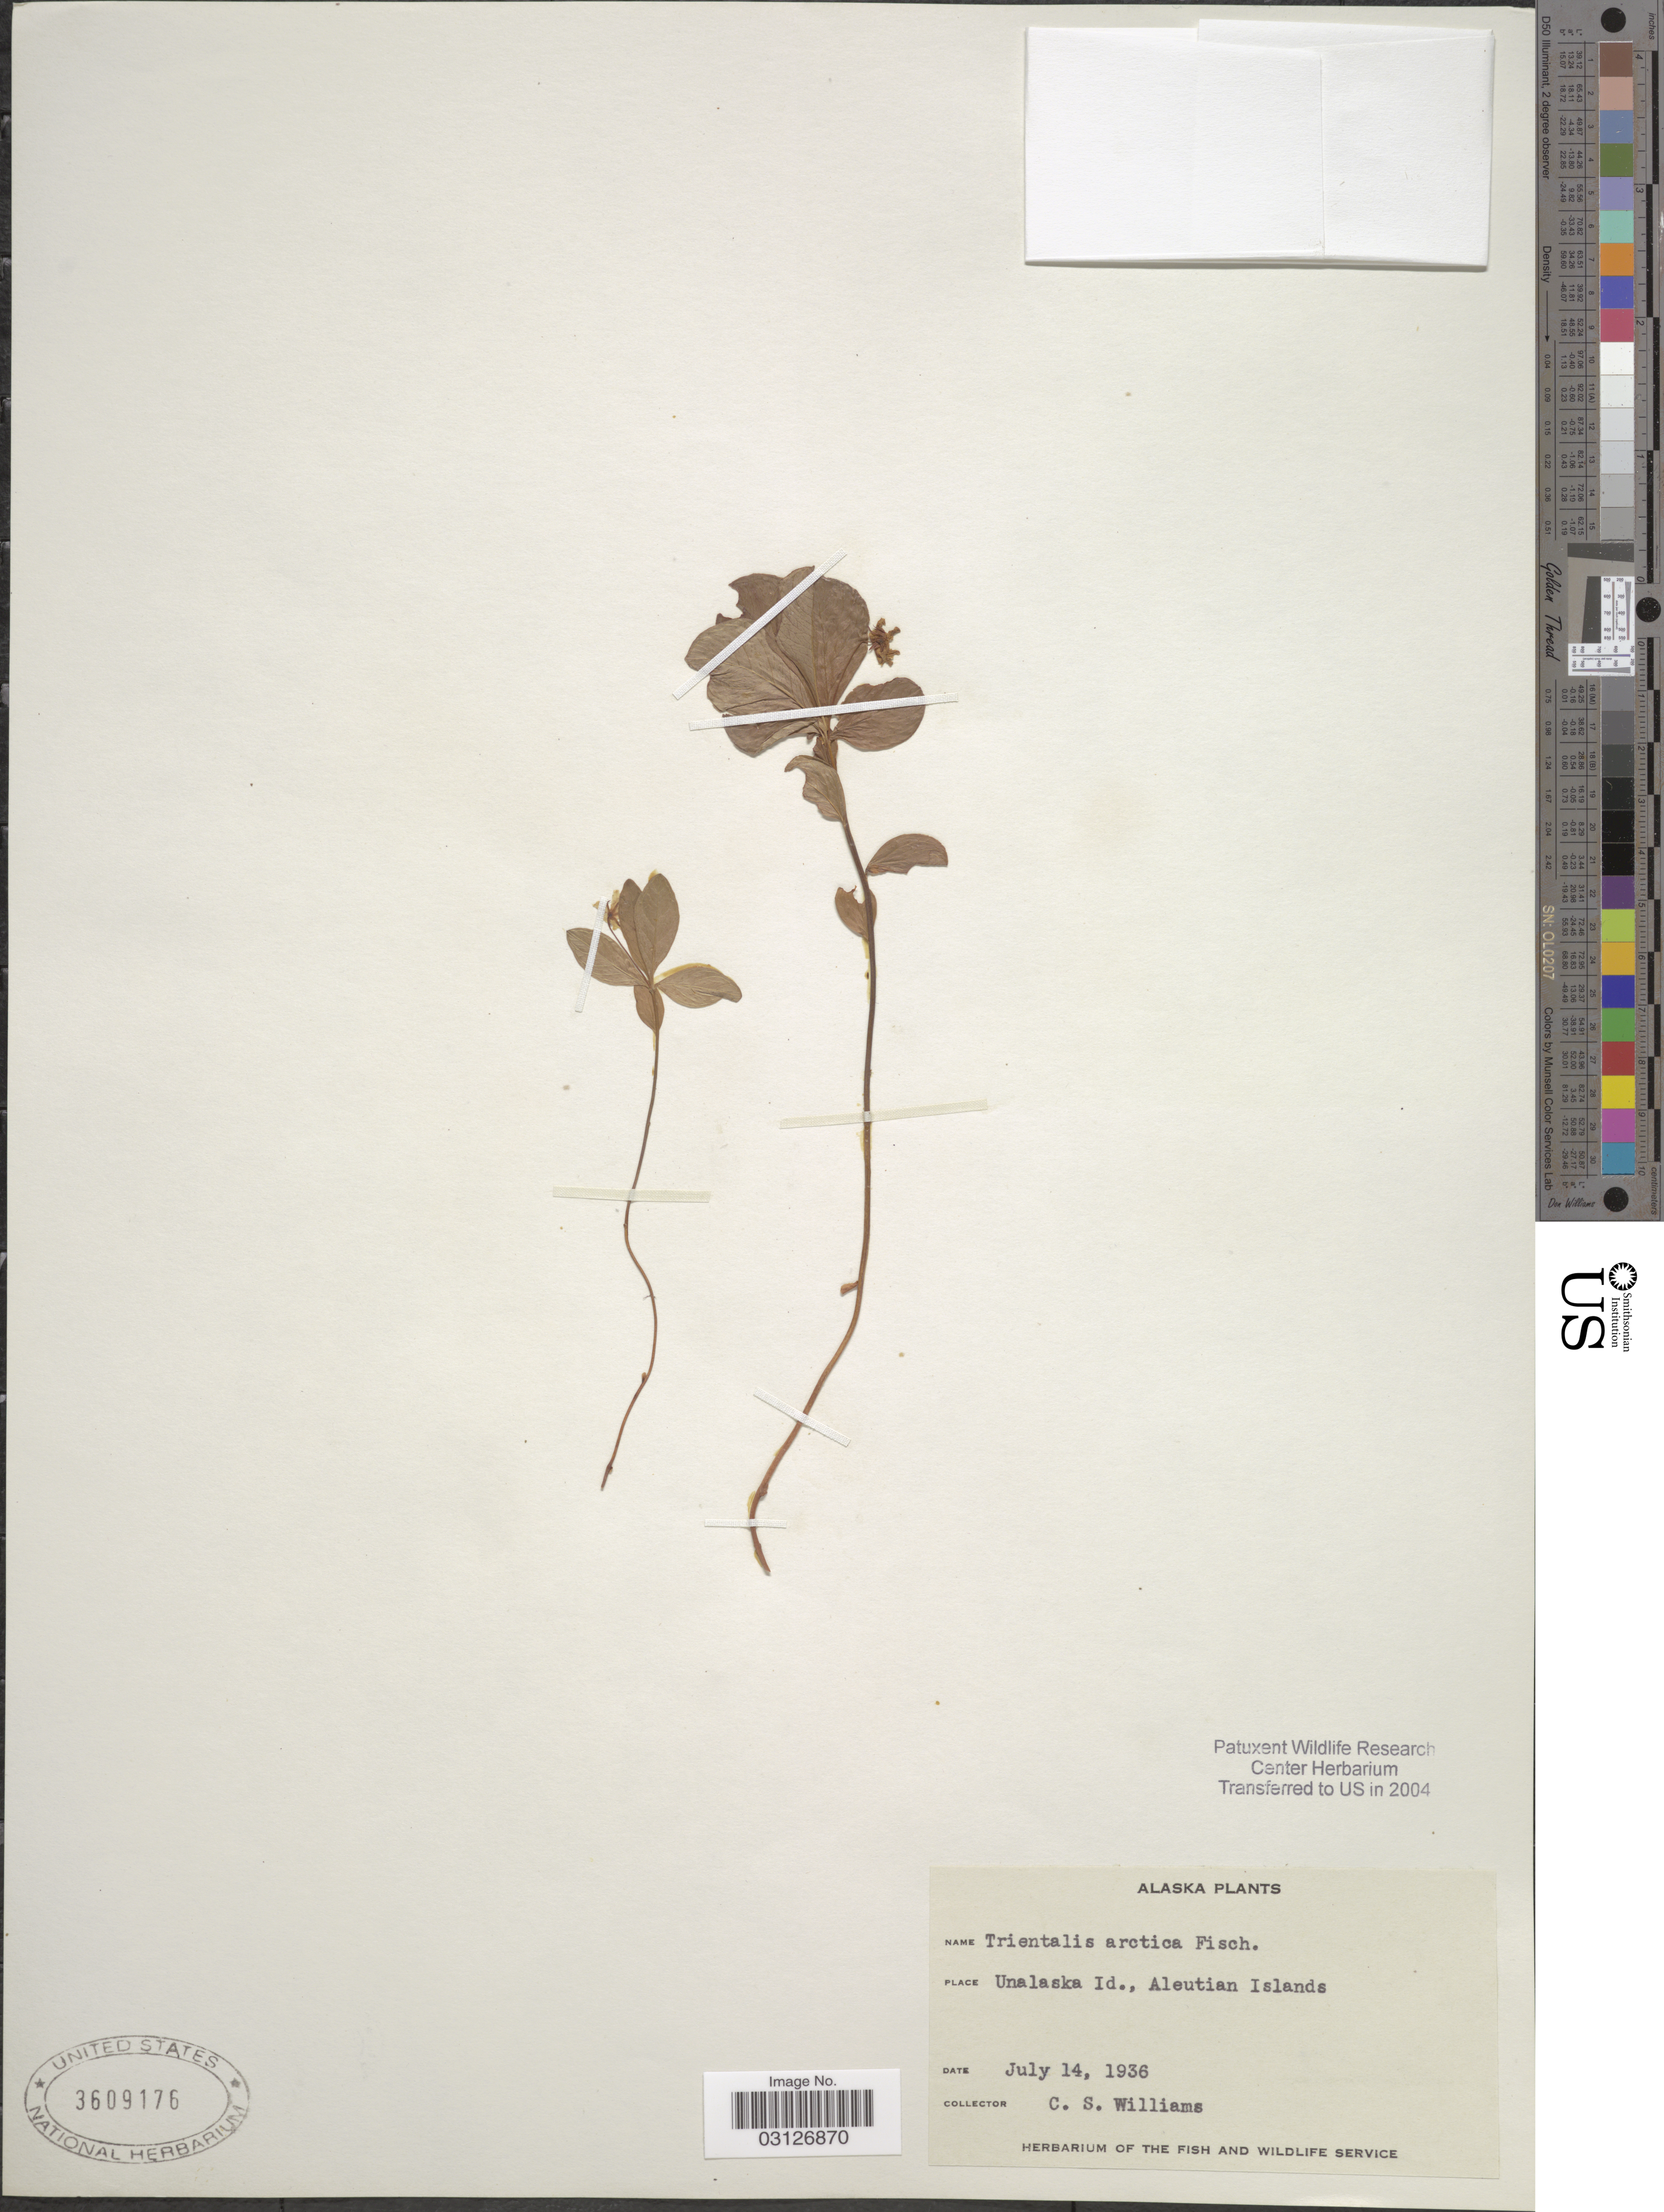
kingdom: Plantae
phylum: Tracheophyta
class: Magnoliopsida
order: Ericales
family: Primulaceae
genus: Trientalis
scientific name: Trientalis arctica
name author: Fisch. ex Hook.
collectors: C. Williams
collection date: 1936-07-14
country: United States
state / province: Alaska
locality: Unalaska Id., Aleutian Islands.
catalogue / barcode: US 3609176